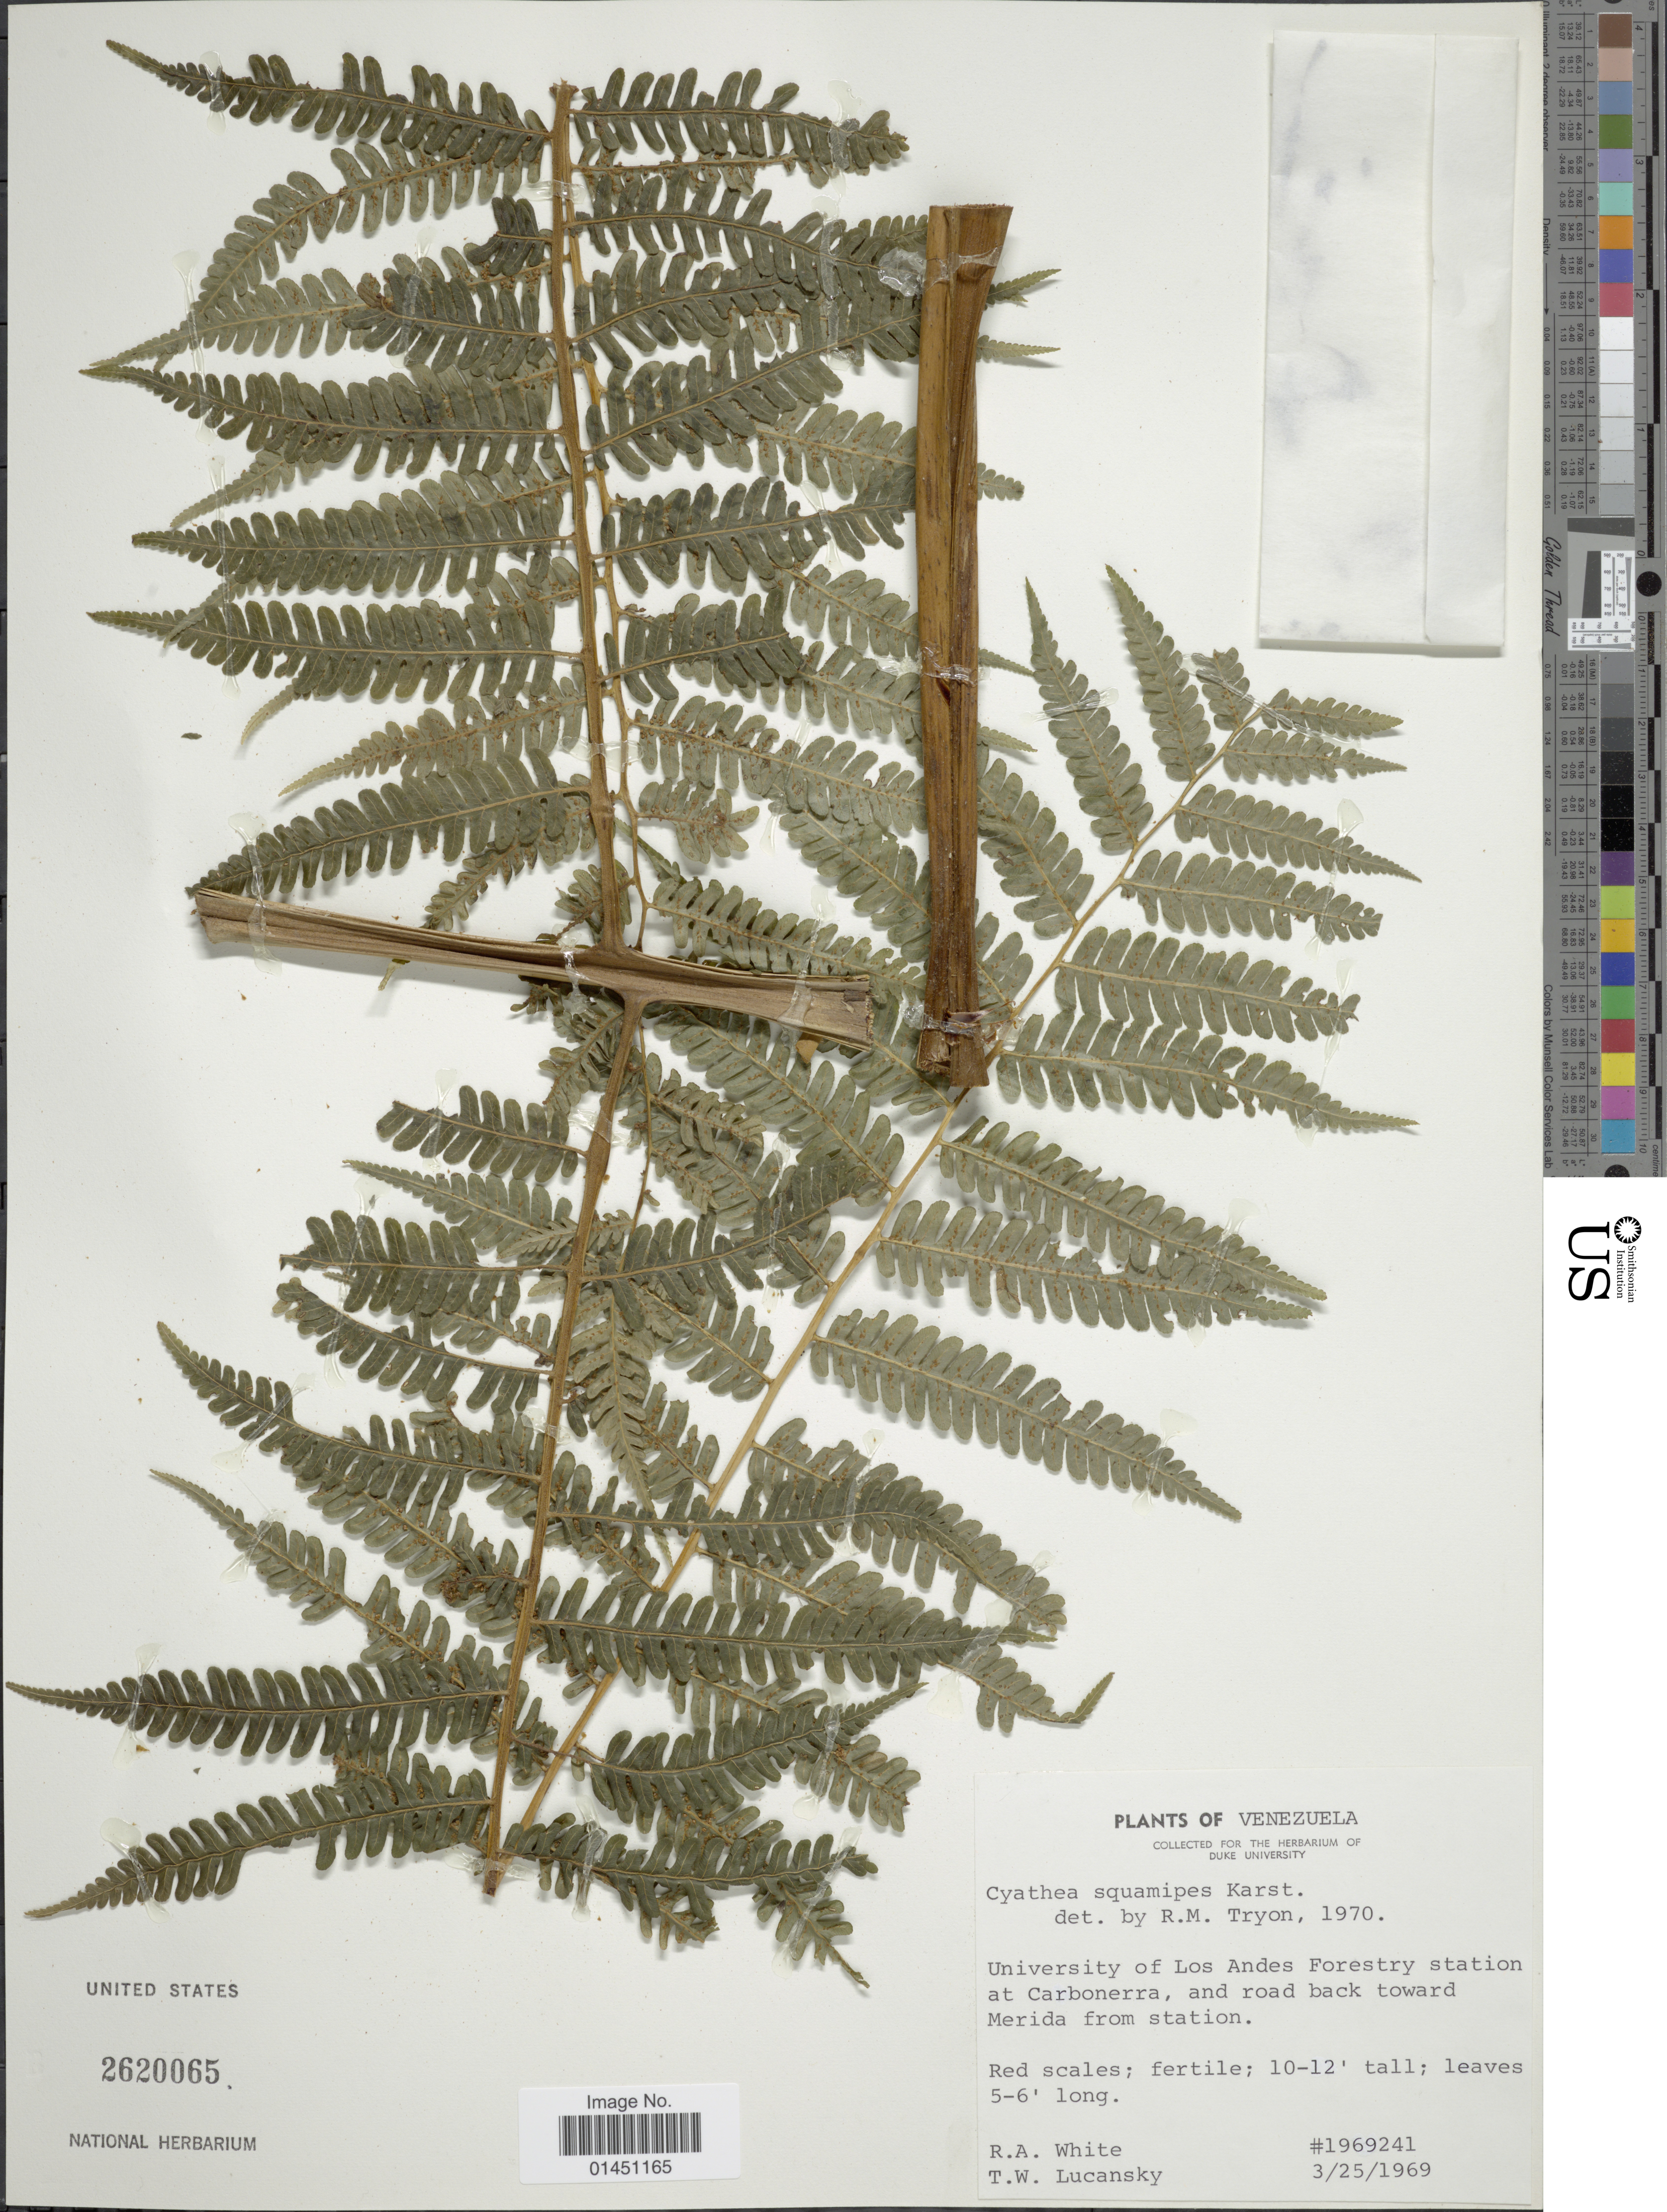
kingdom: Plantae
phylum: Tracheophyta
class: Polypodiopsida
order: Cyatheales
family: Cyatheaceae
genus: Cyathea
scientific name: Cyathea caracasana var. caracasana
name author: (Klotzsch) Domin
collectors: R. A. White & T. Lucansky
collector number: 1969241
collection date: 1969-03-25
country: Venezuela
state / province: Mérida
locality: University of Los Andes Forestry station at Carbonerra, and road back toward Merida from station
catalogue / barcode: US 2620065